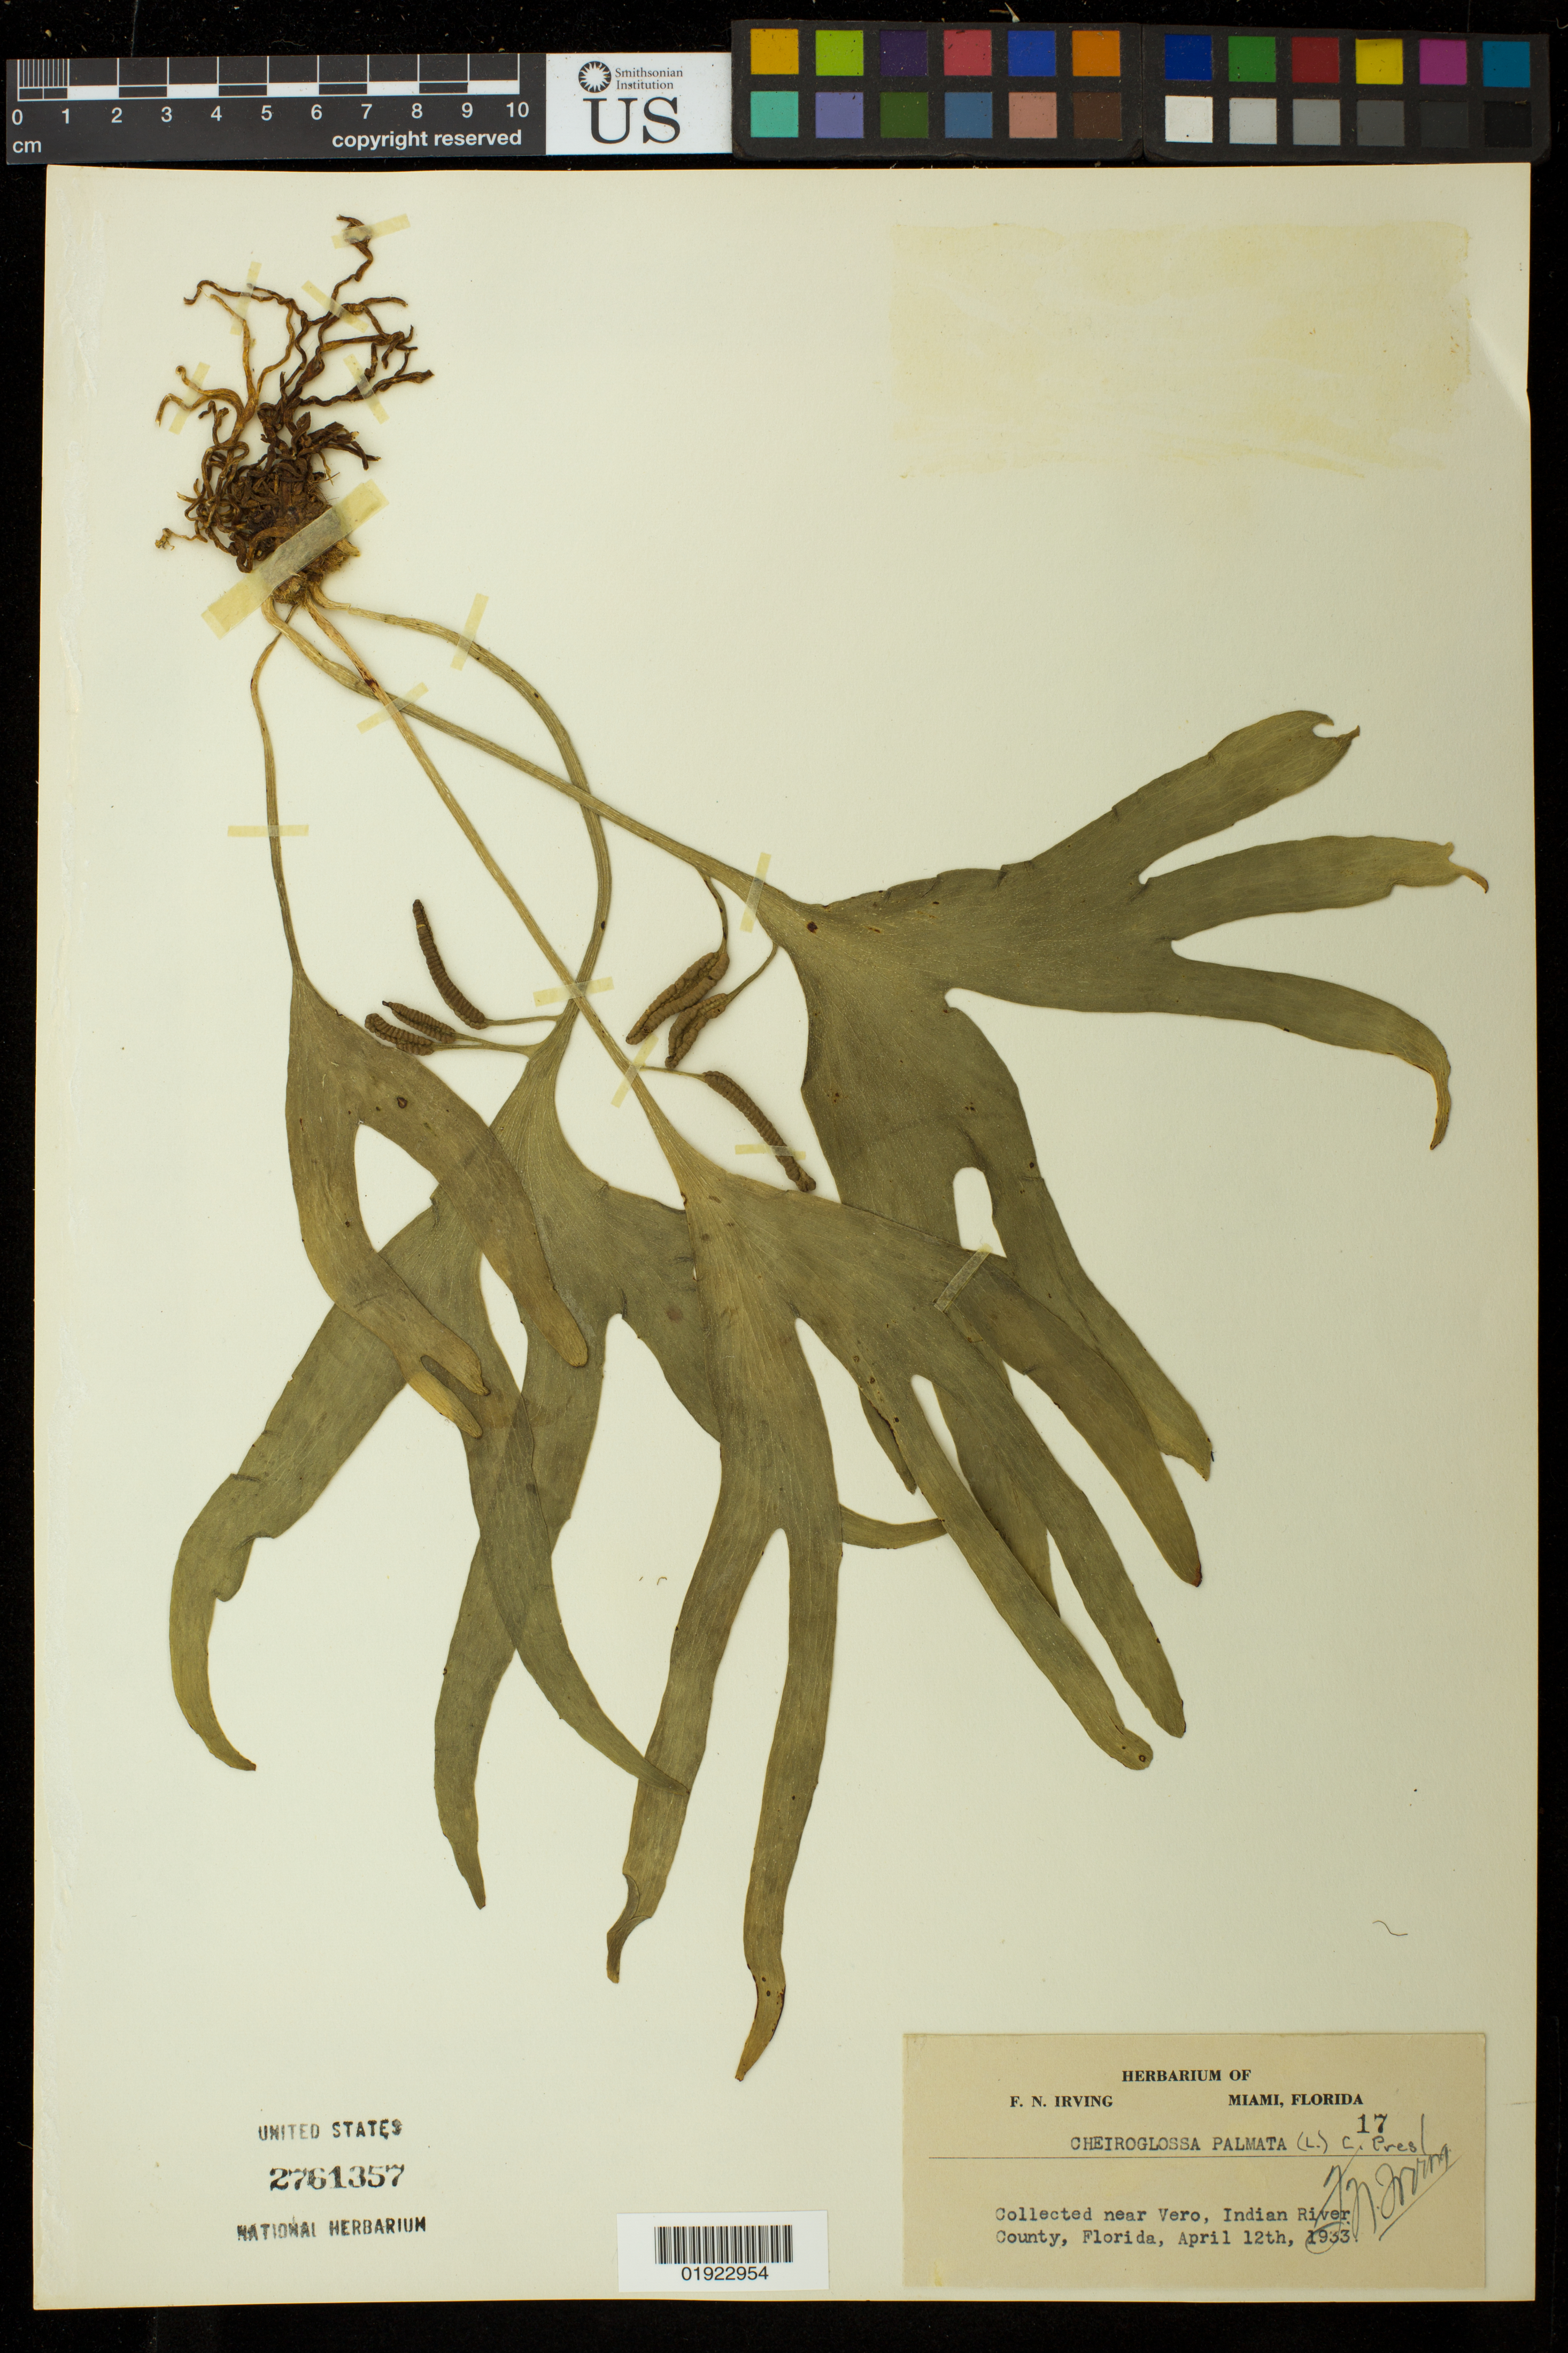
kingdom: Plantae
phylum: Tracheophyta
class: Polypodiopsida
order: Ophioglossales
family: Ophioglossaceae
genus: Cheiroglossa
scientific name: Cheiroglossa palmata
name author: (L.) C. Presl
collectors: F. Irving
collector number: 17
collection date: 1933-04-12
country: United States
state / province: Florida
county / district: Indian River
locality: Vero.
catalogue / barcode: US 2761357